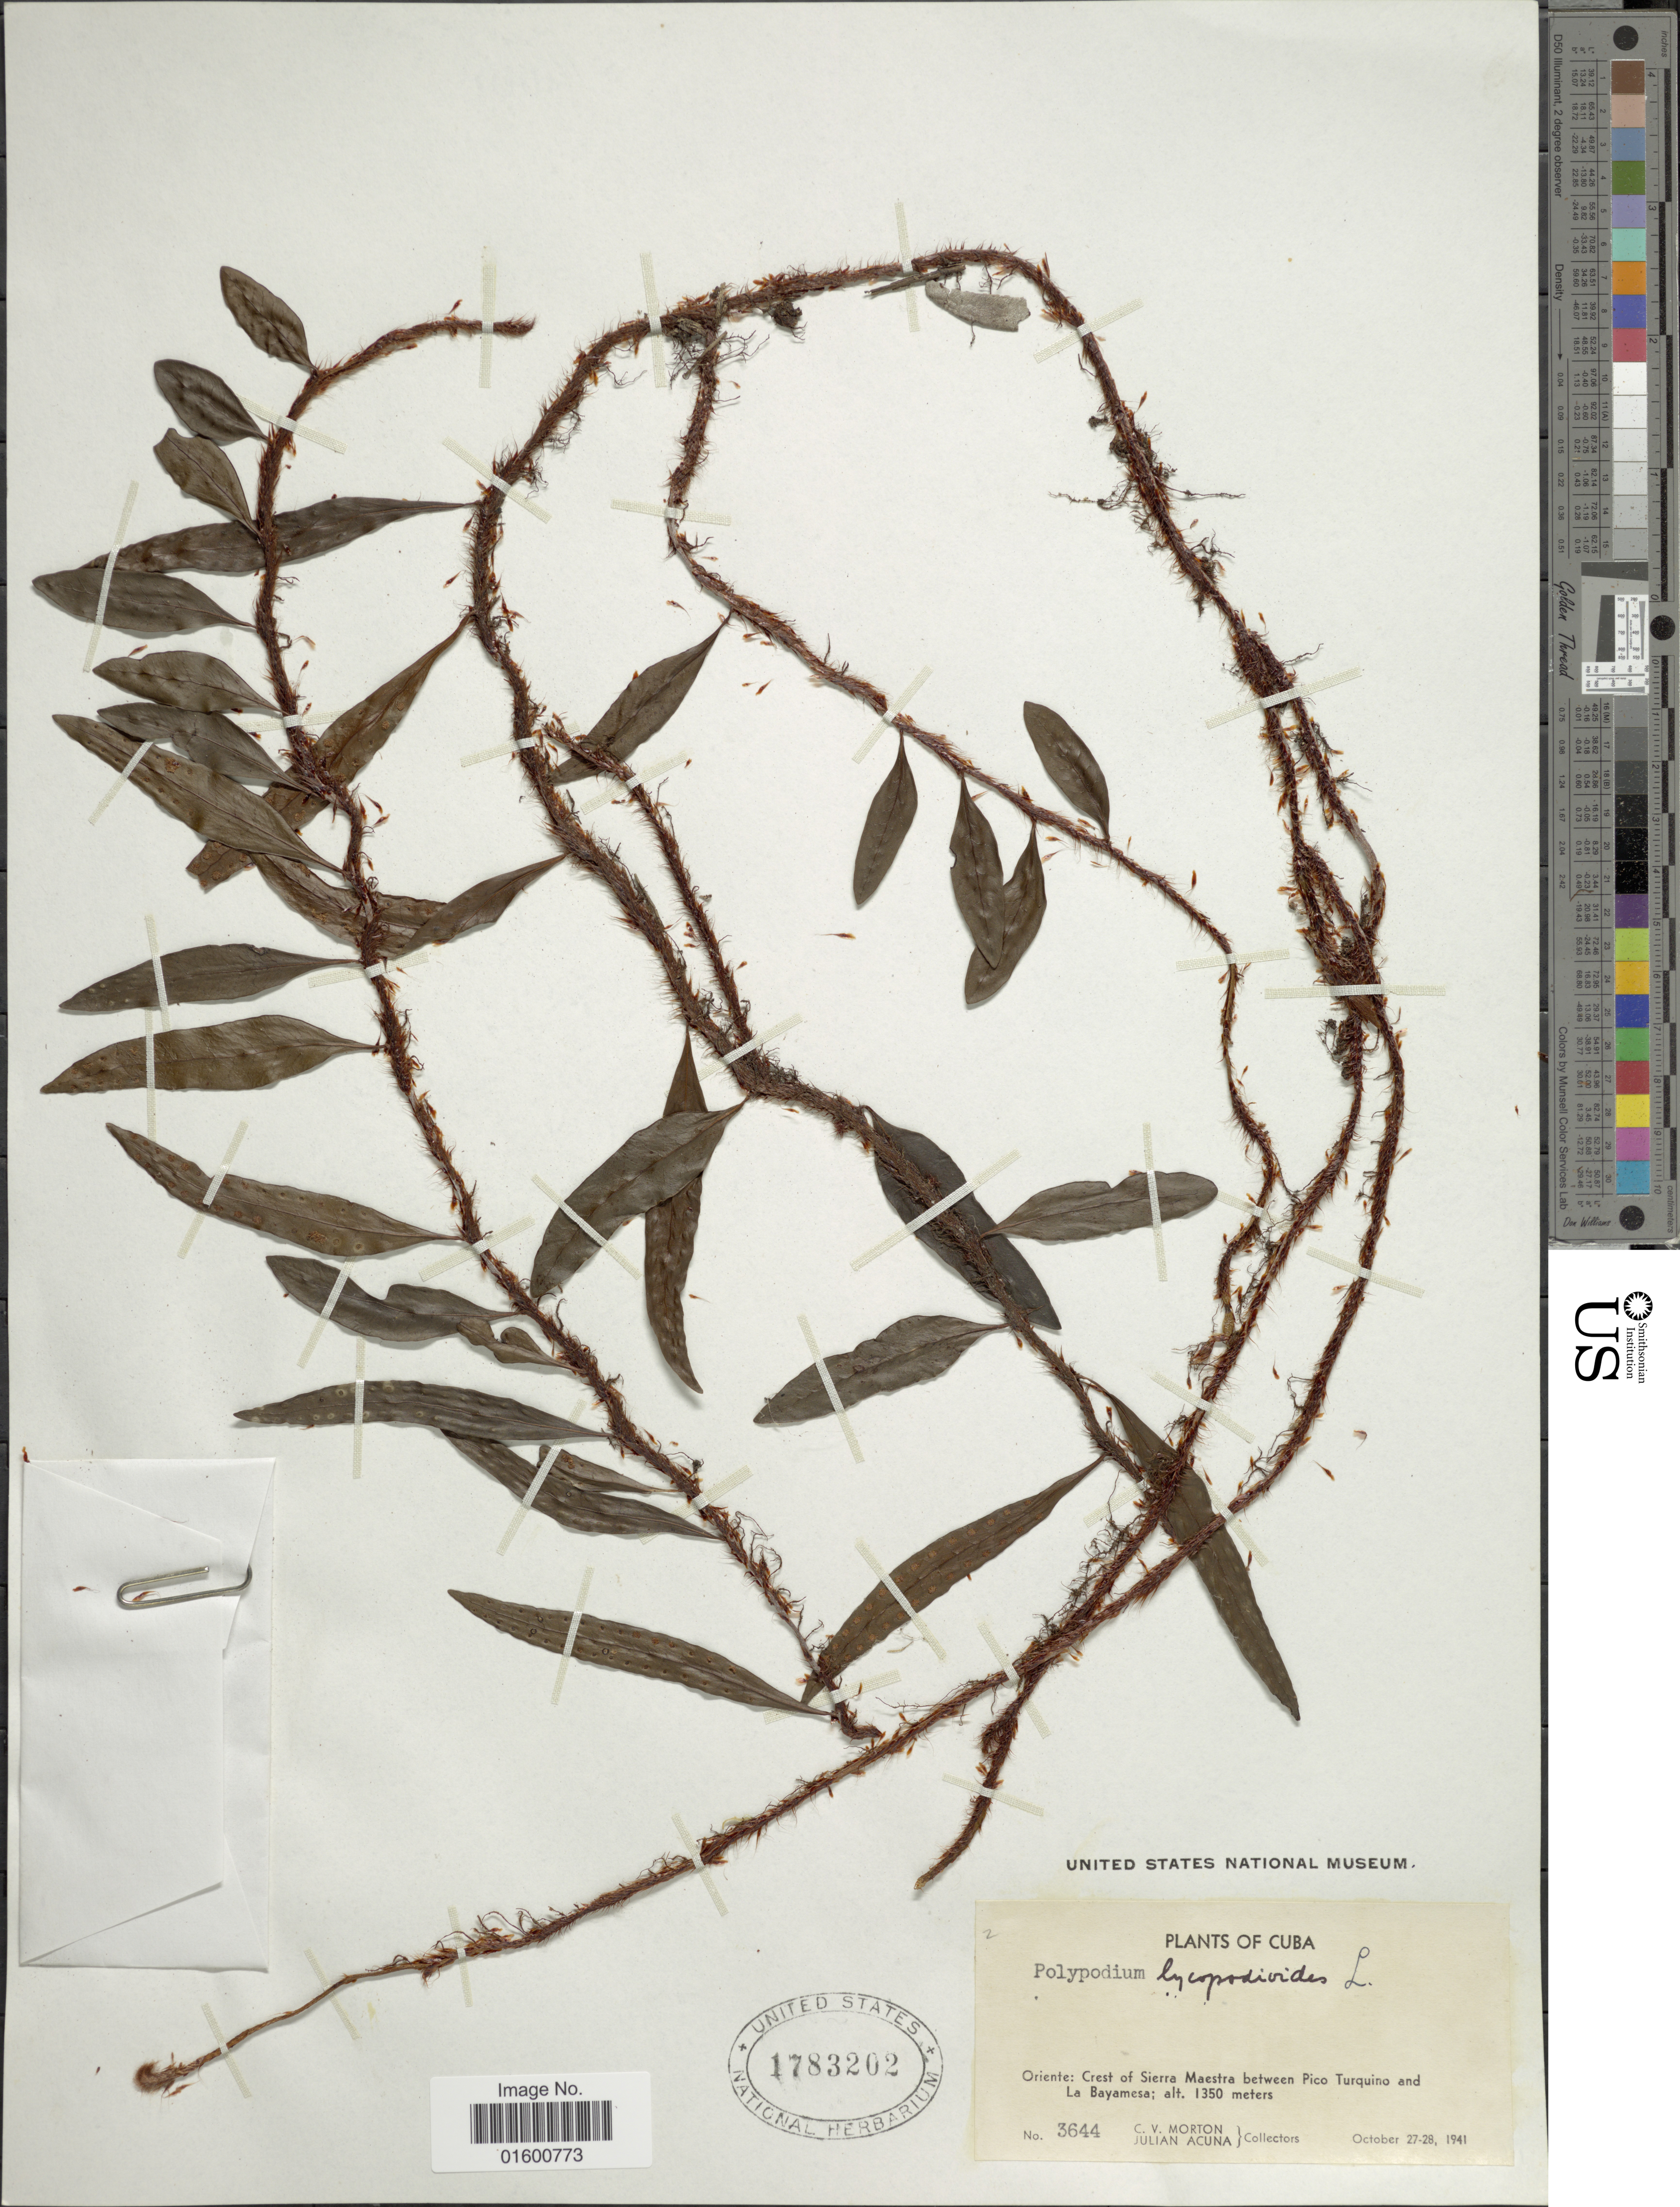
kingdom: Plantae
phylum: Tracheophyta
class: Polypodiopsida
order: Polypodiales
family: Polypodiaceae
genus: Microgramma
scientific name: Microgramma lycopodioides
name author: (L.) Copel.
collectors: C. V. Morton & J. B. Acuña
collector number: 3644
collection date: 1941-10-27/1941-10-28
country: Cuba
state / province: Oriente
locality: Oriente: Crest of Sierra Maestra between Pico Turquino and La Bayamesa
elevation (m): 1350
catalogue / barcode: US 1783202